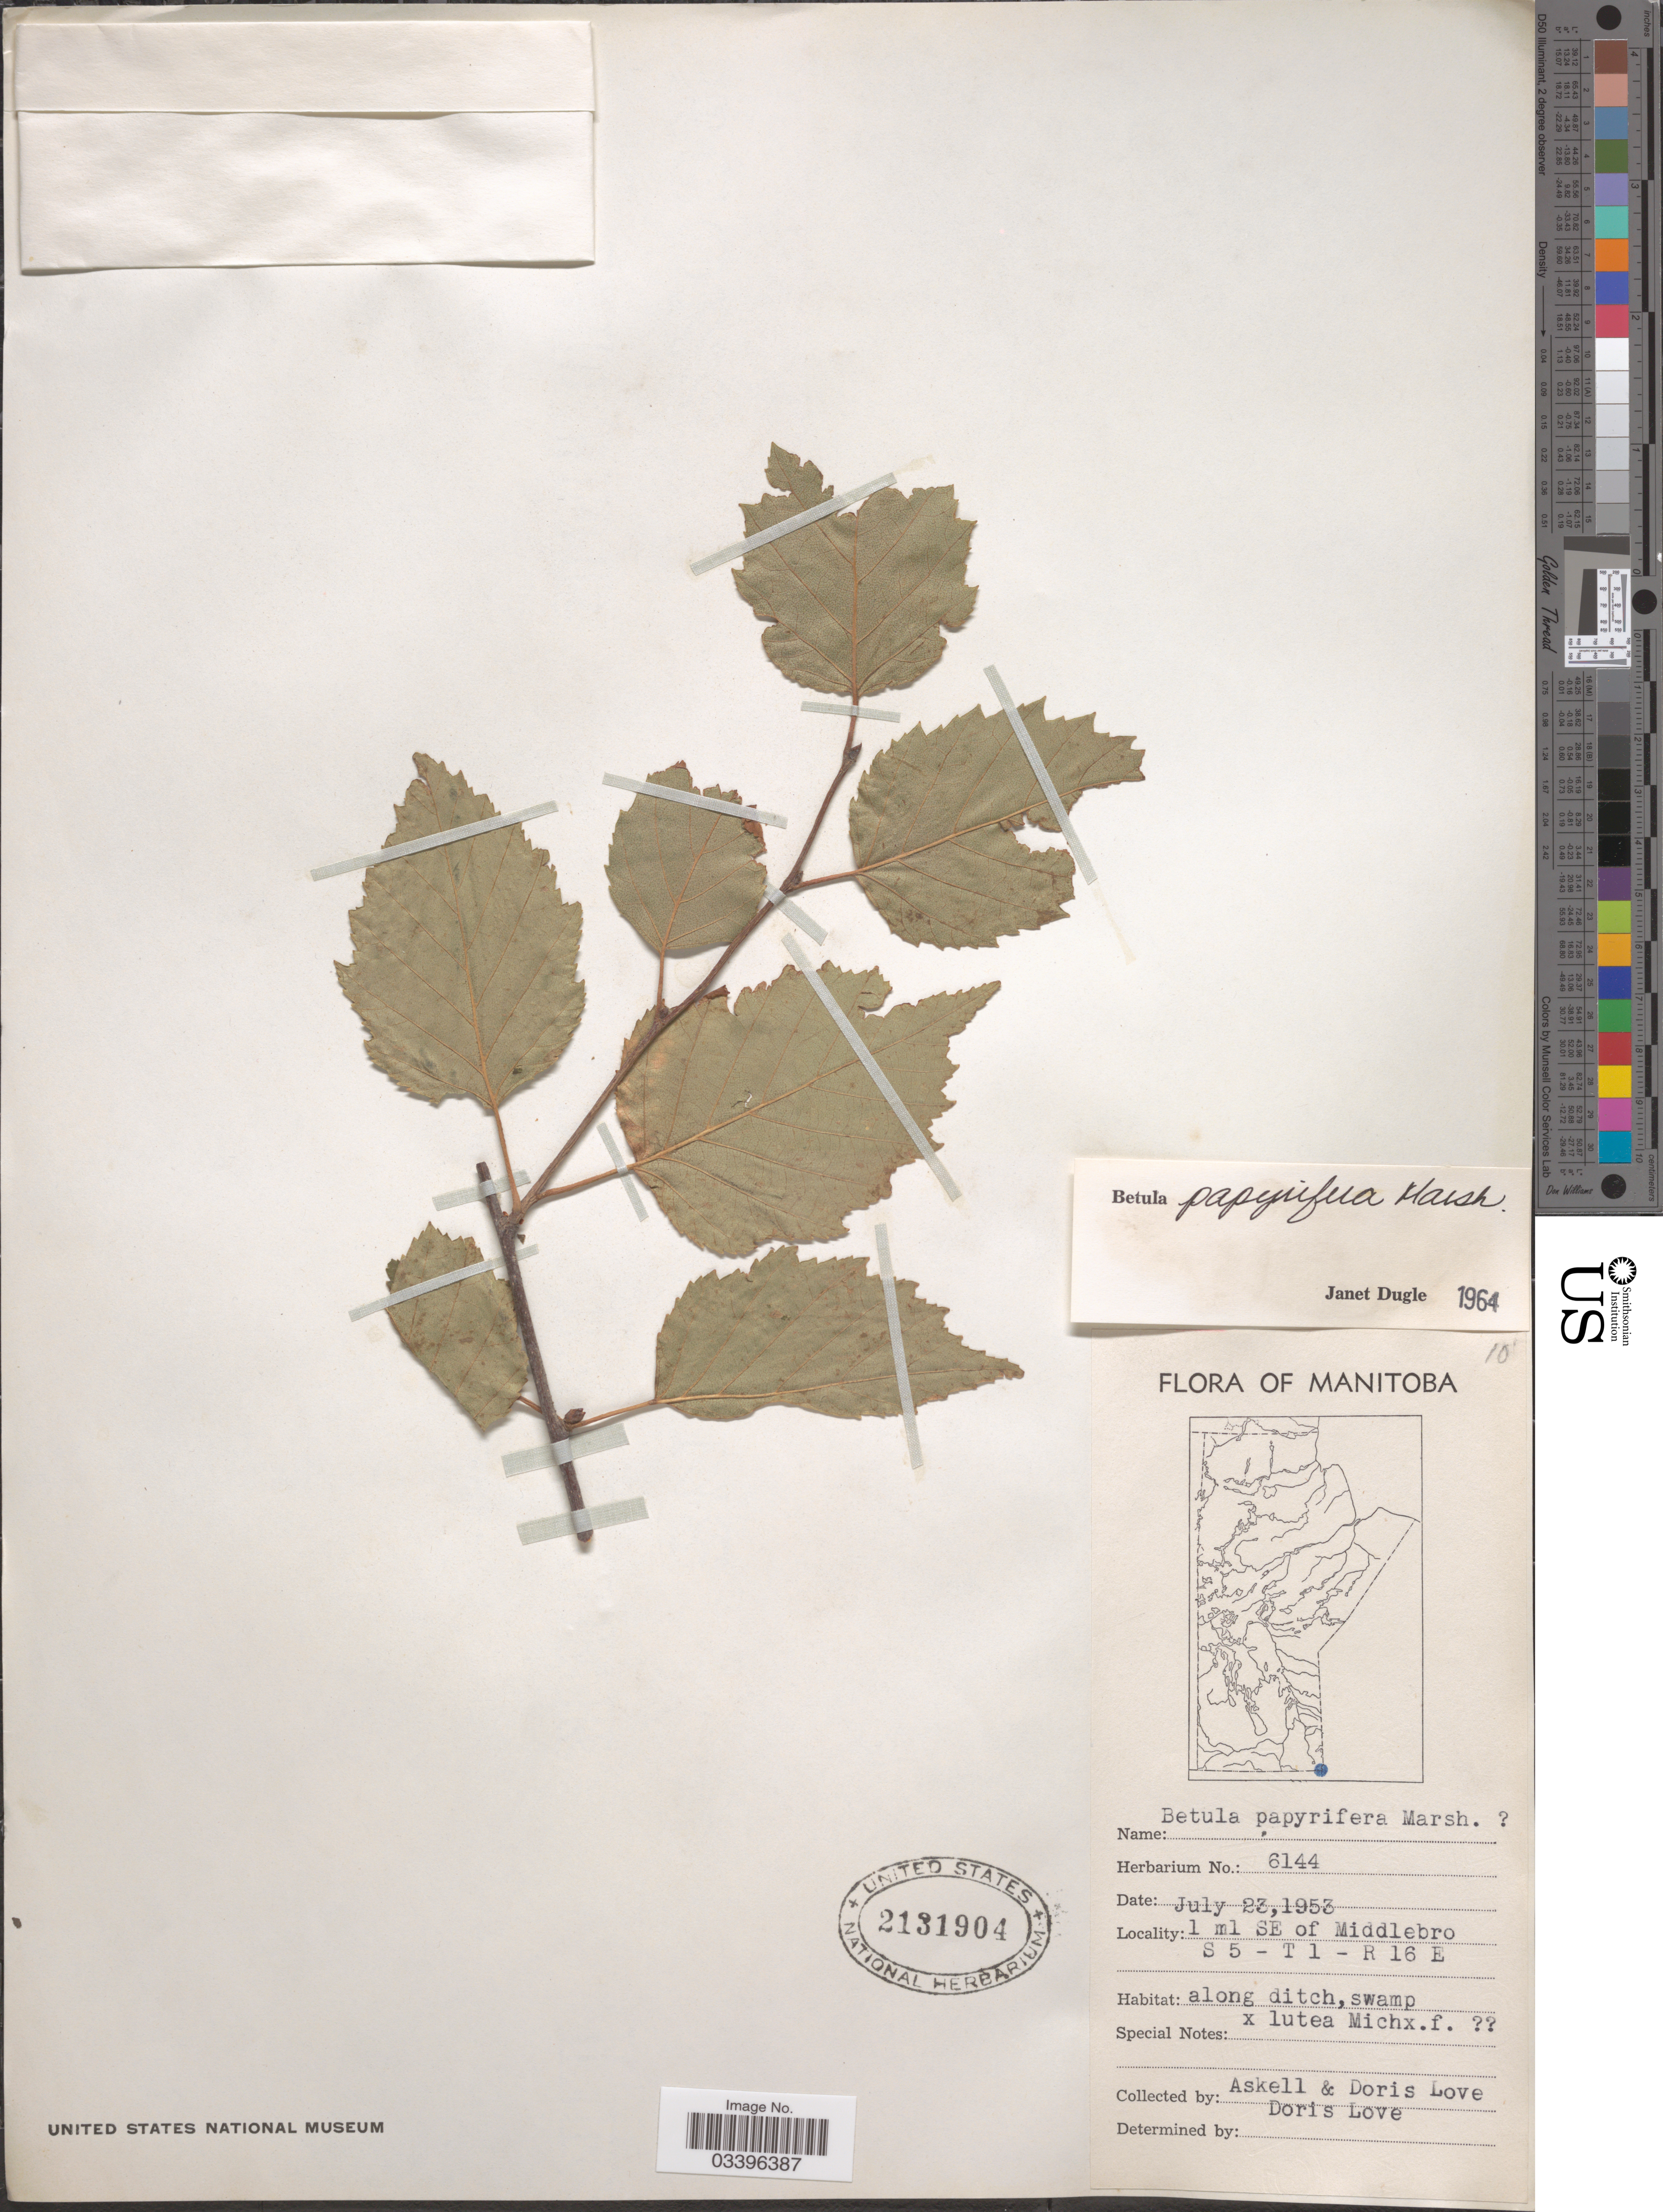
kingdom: Plantae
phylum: Tracheophyta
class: Magnoliopsida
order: Fagales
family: Betulaceae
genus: Betula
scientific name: Betula papyrifera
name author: Marshall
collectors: Á. Löve & D. Löve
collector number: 6144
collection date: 1953-07-23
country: Canada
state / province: Manitoba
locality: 1 ml SE of Middlebro S 5 -T 1 - R 16 E.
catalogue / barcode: US 2131904